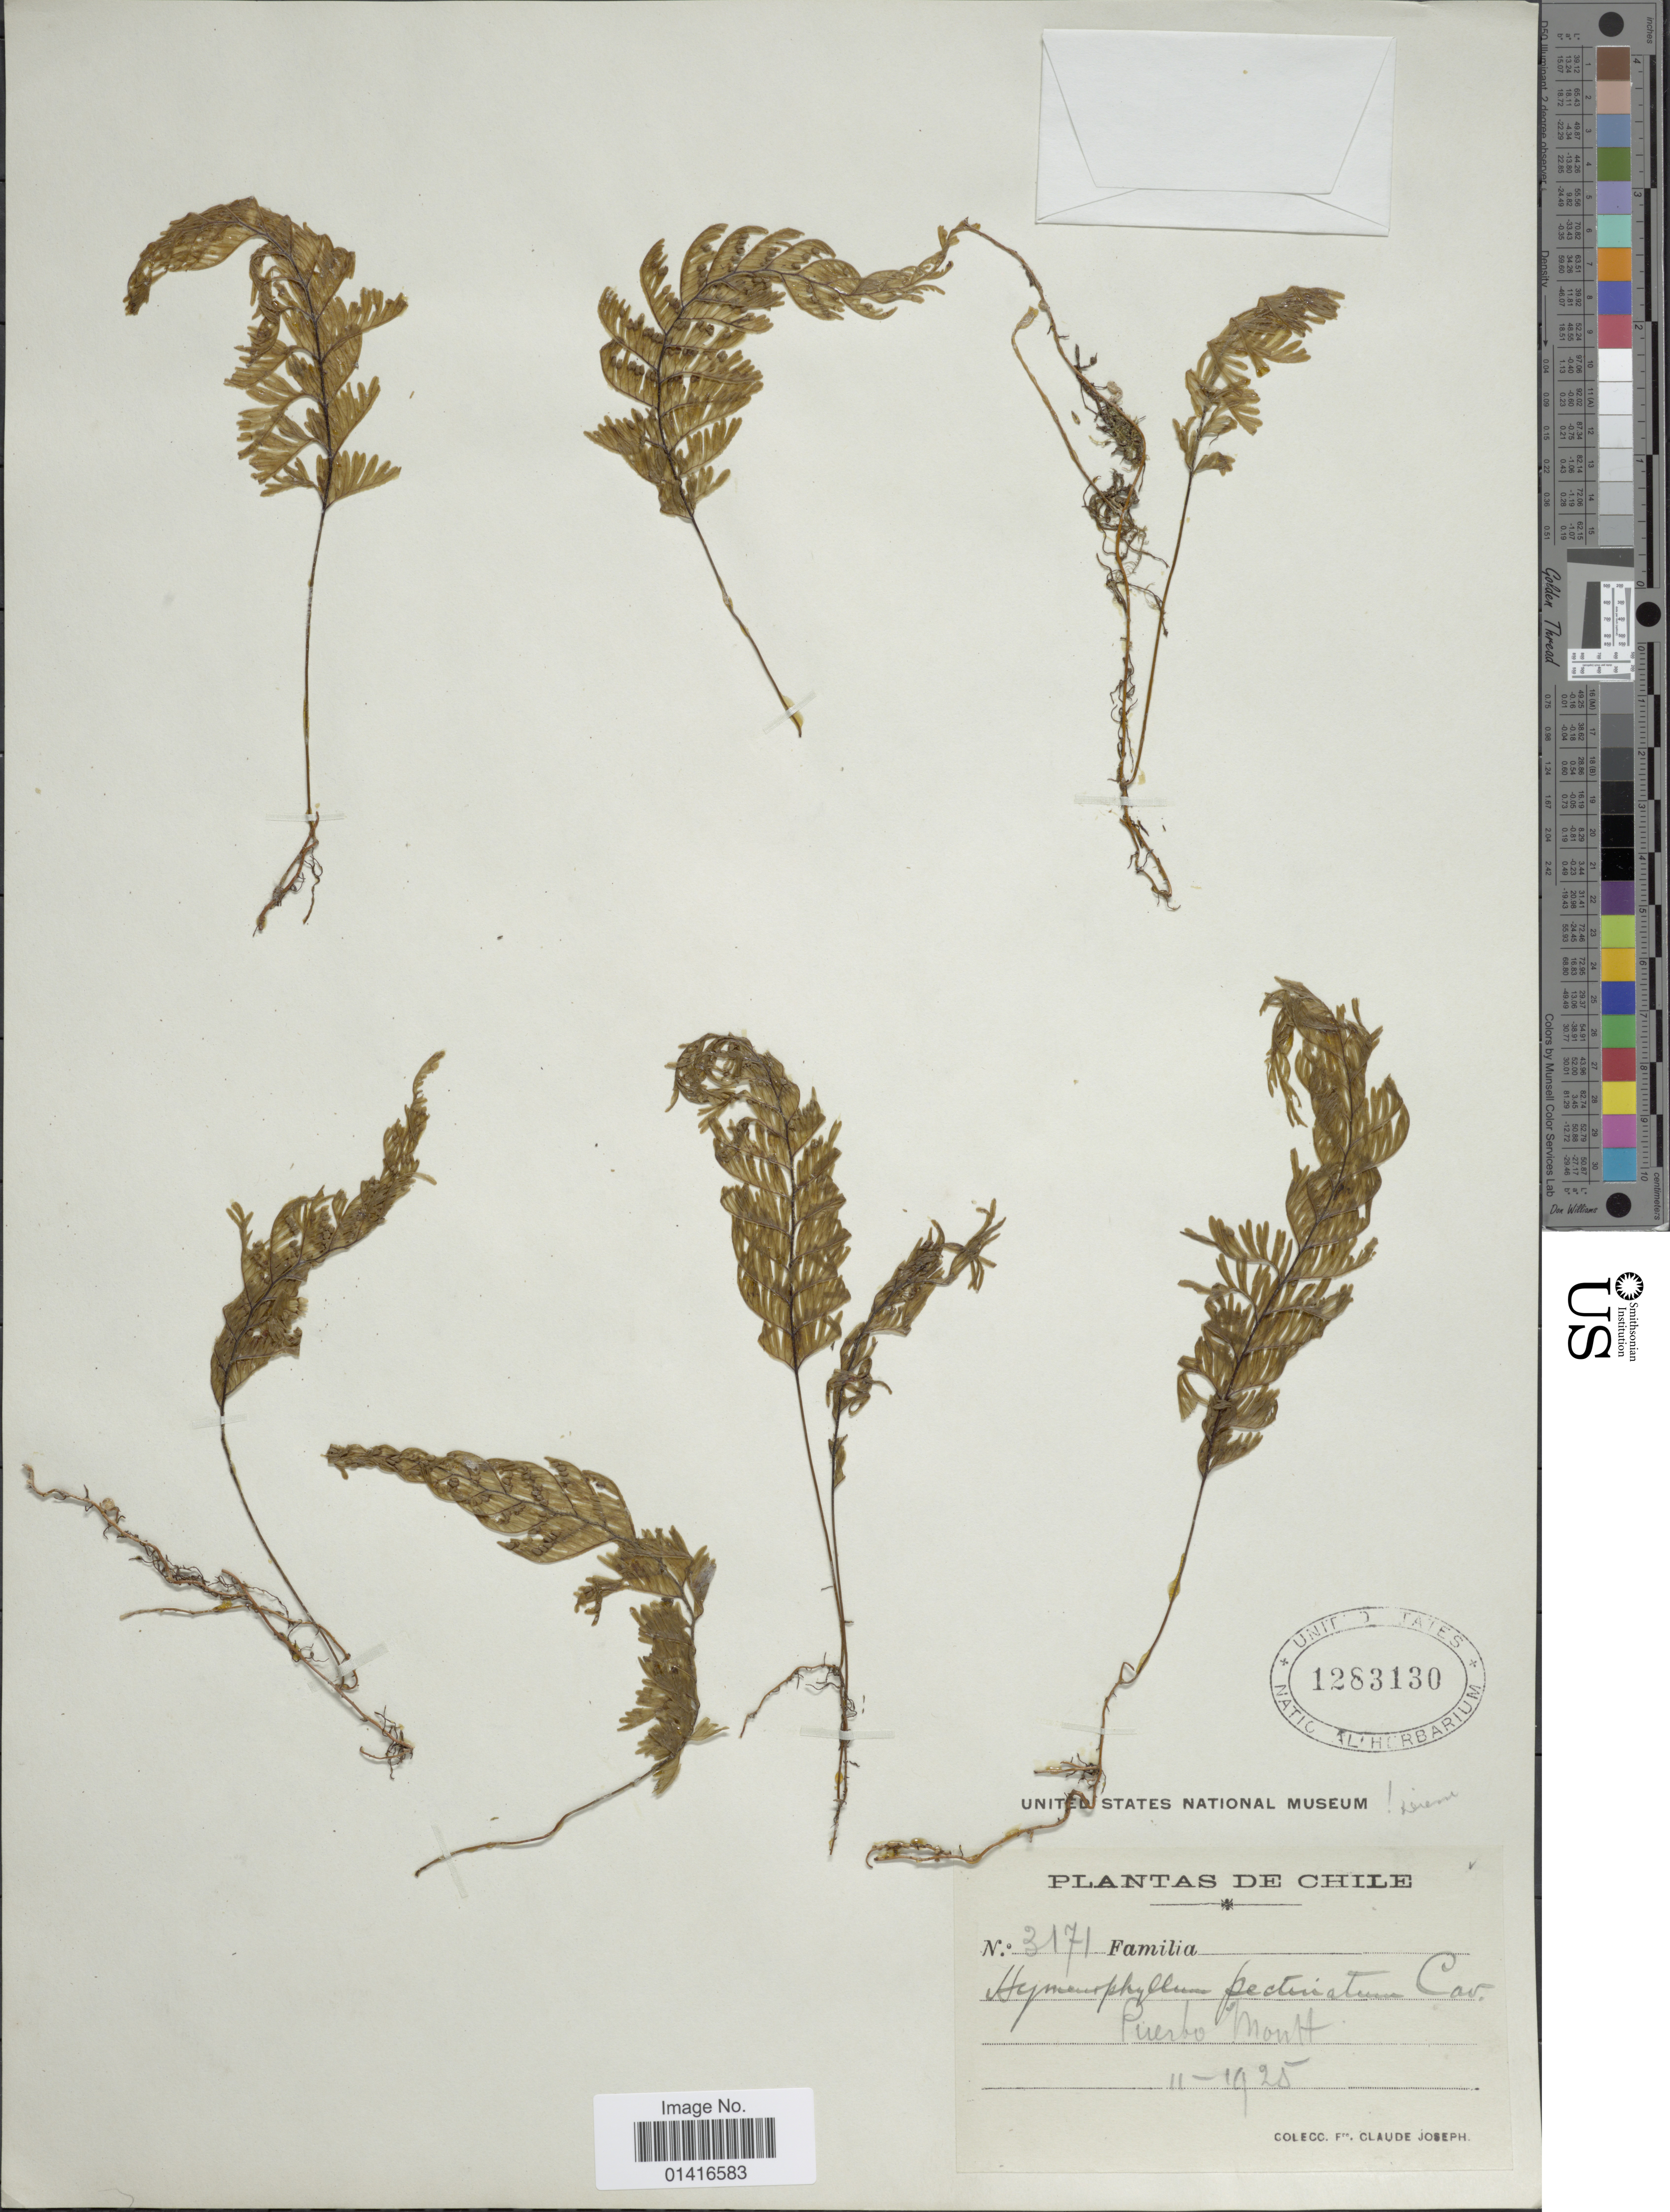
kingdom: Plantae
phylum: Tracheophyta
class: Polypodiopsida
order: Hymenophyllales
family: Hymenophyllaceae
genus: Hymenophyllum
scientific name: Hymenophyllum pectinatum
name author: Cav.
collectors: Frere Claude Joseph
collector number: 3171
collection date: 1925-11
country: Chile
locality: Puerto Montt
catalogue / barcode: US 1283130